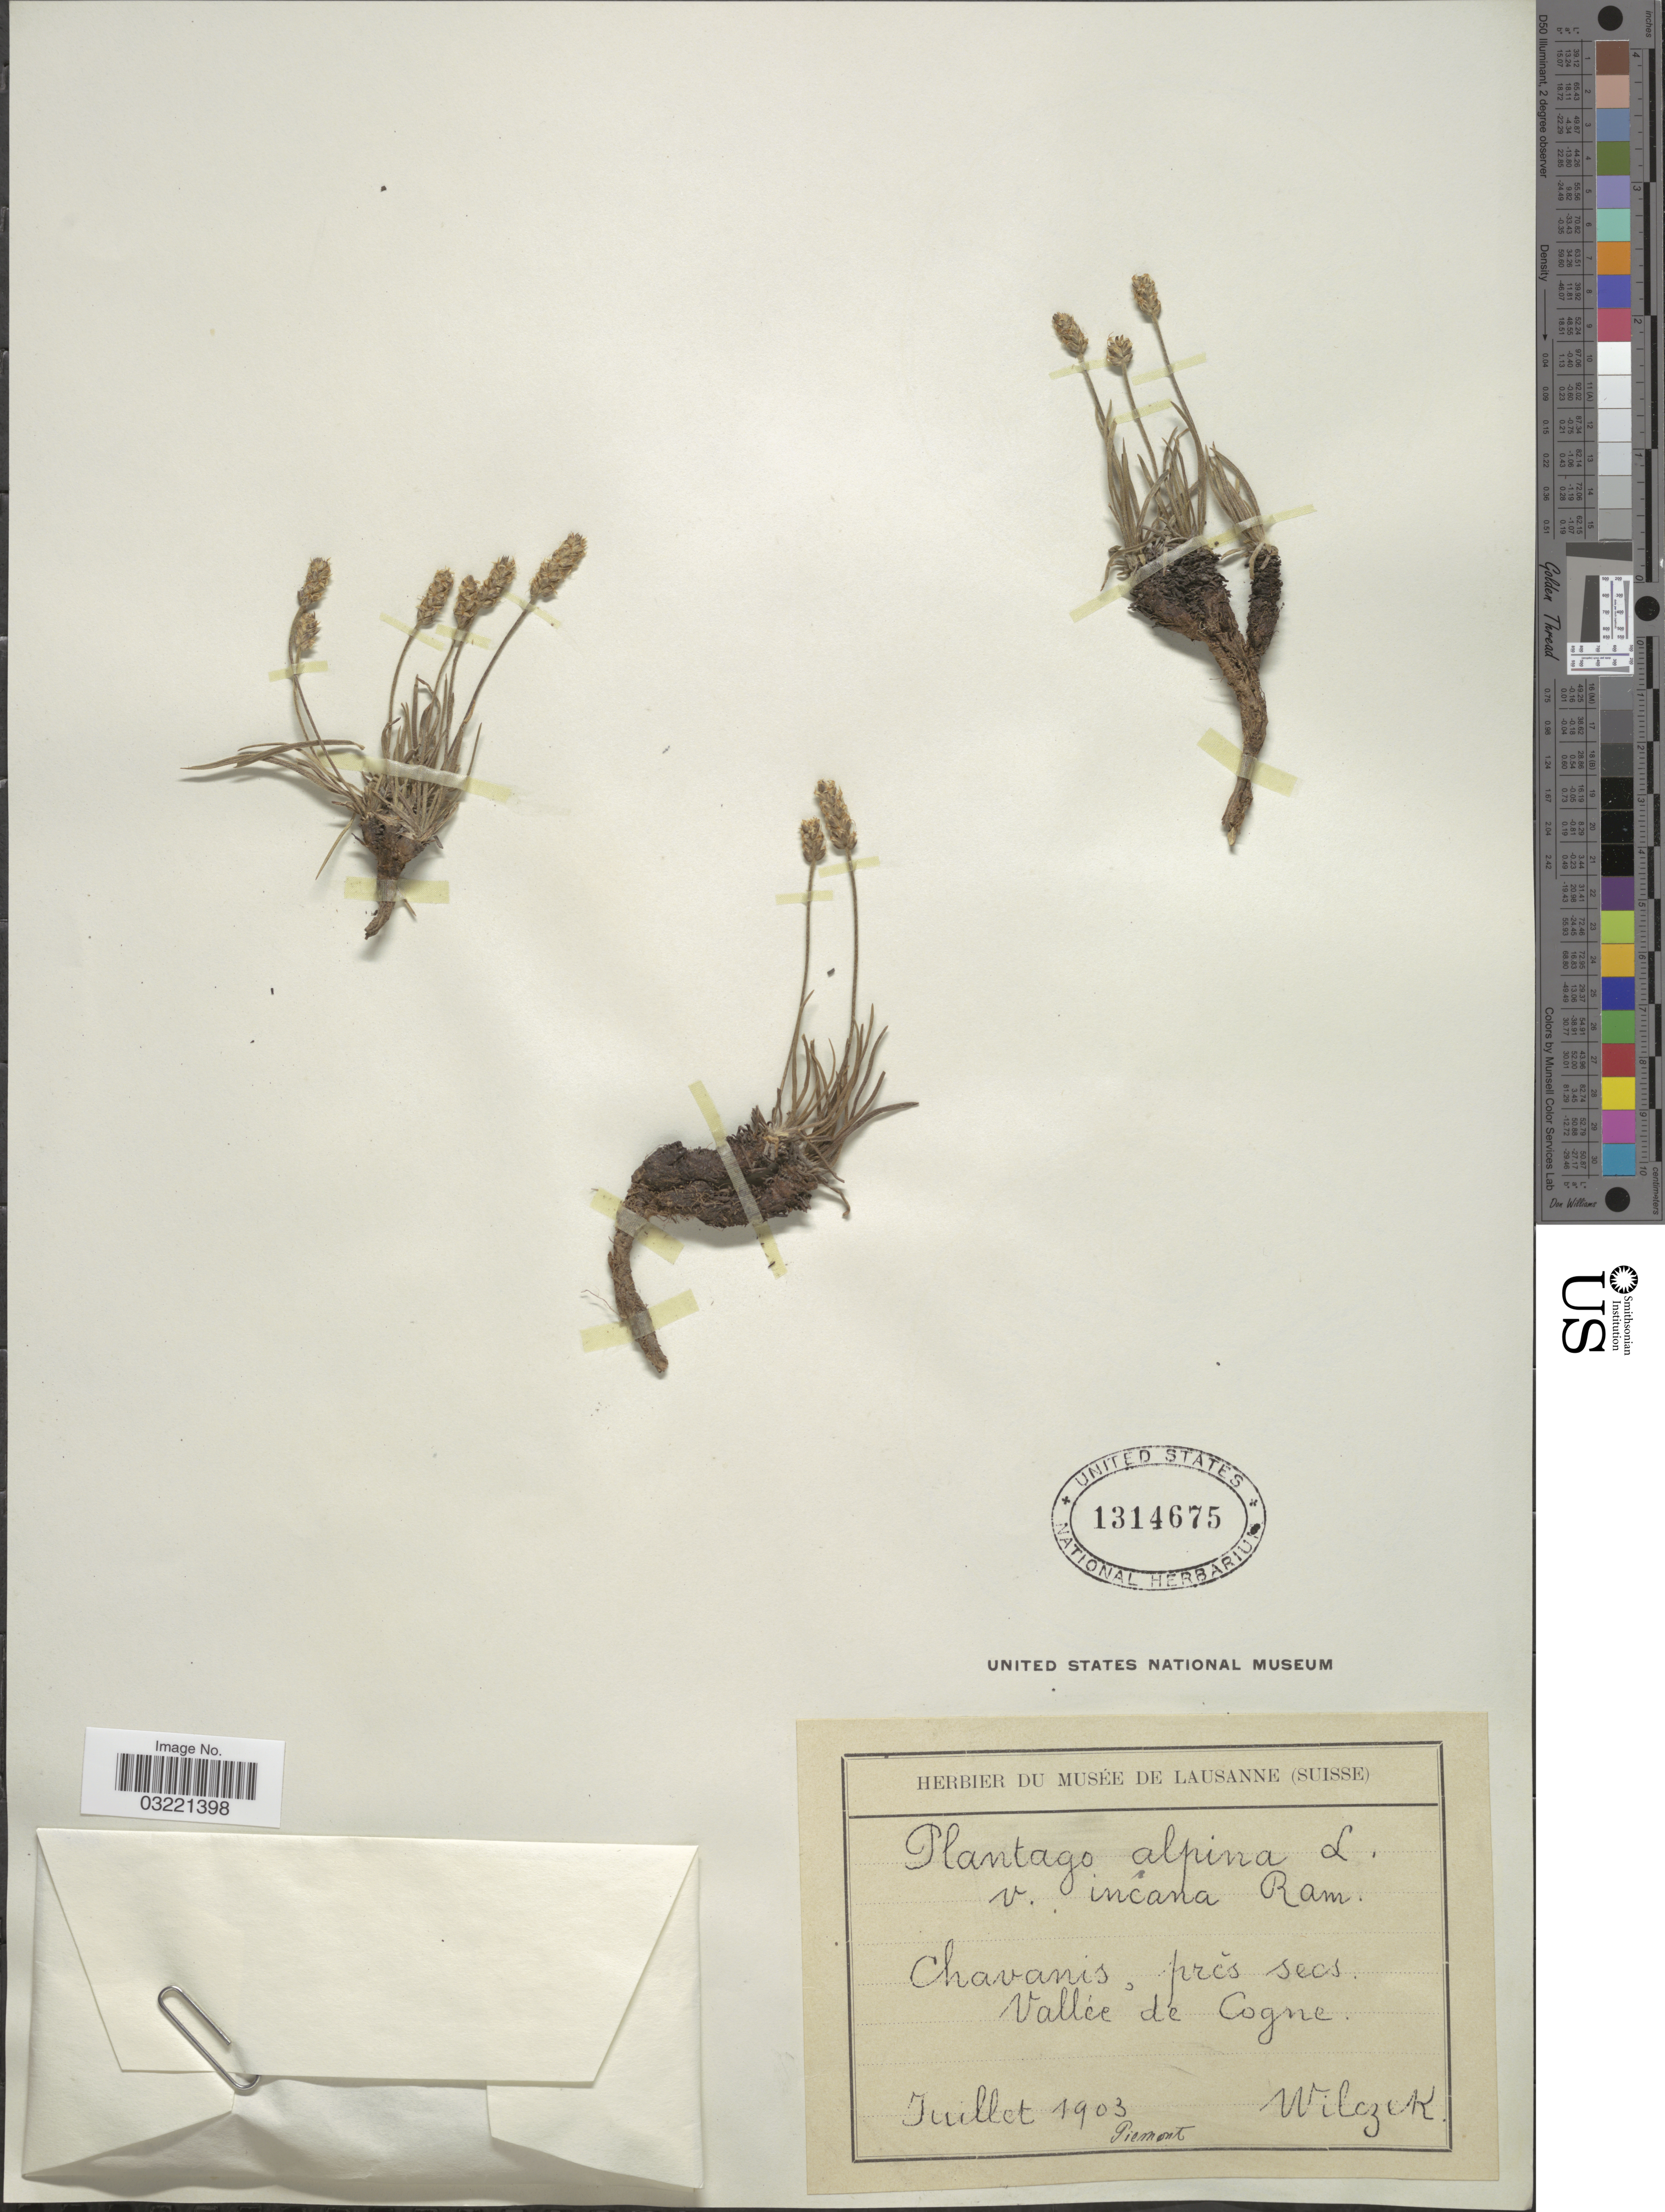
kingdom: Plantae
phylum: Tracheophyta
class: Magnoliopsida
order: Lamiales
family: Plantaginaceae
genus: Plantago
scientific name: Plantago alpina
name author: L.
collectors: Wilczek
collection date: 1903-07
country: Italy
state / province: Valle d'Aosta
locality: Chavanis, près secs. Vallée de Cogne. Piemont [unsure placement]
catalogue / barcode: US 1314675